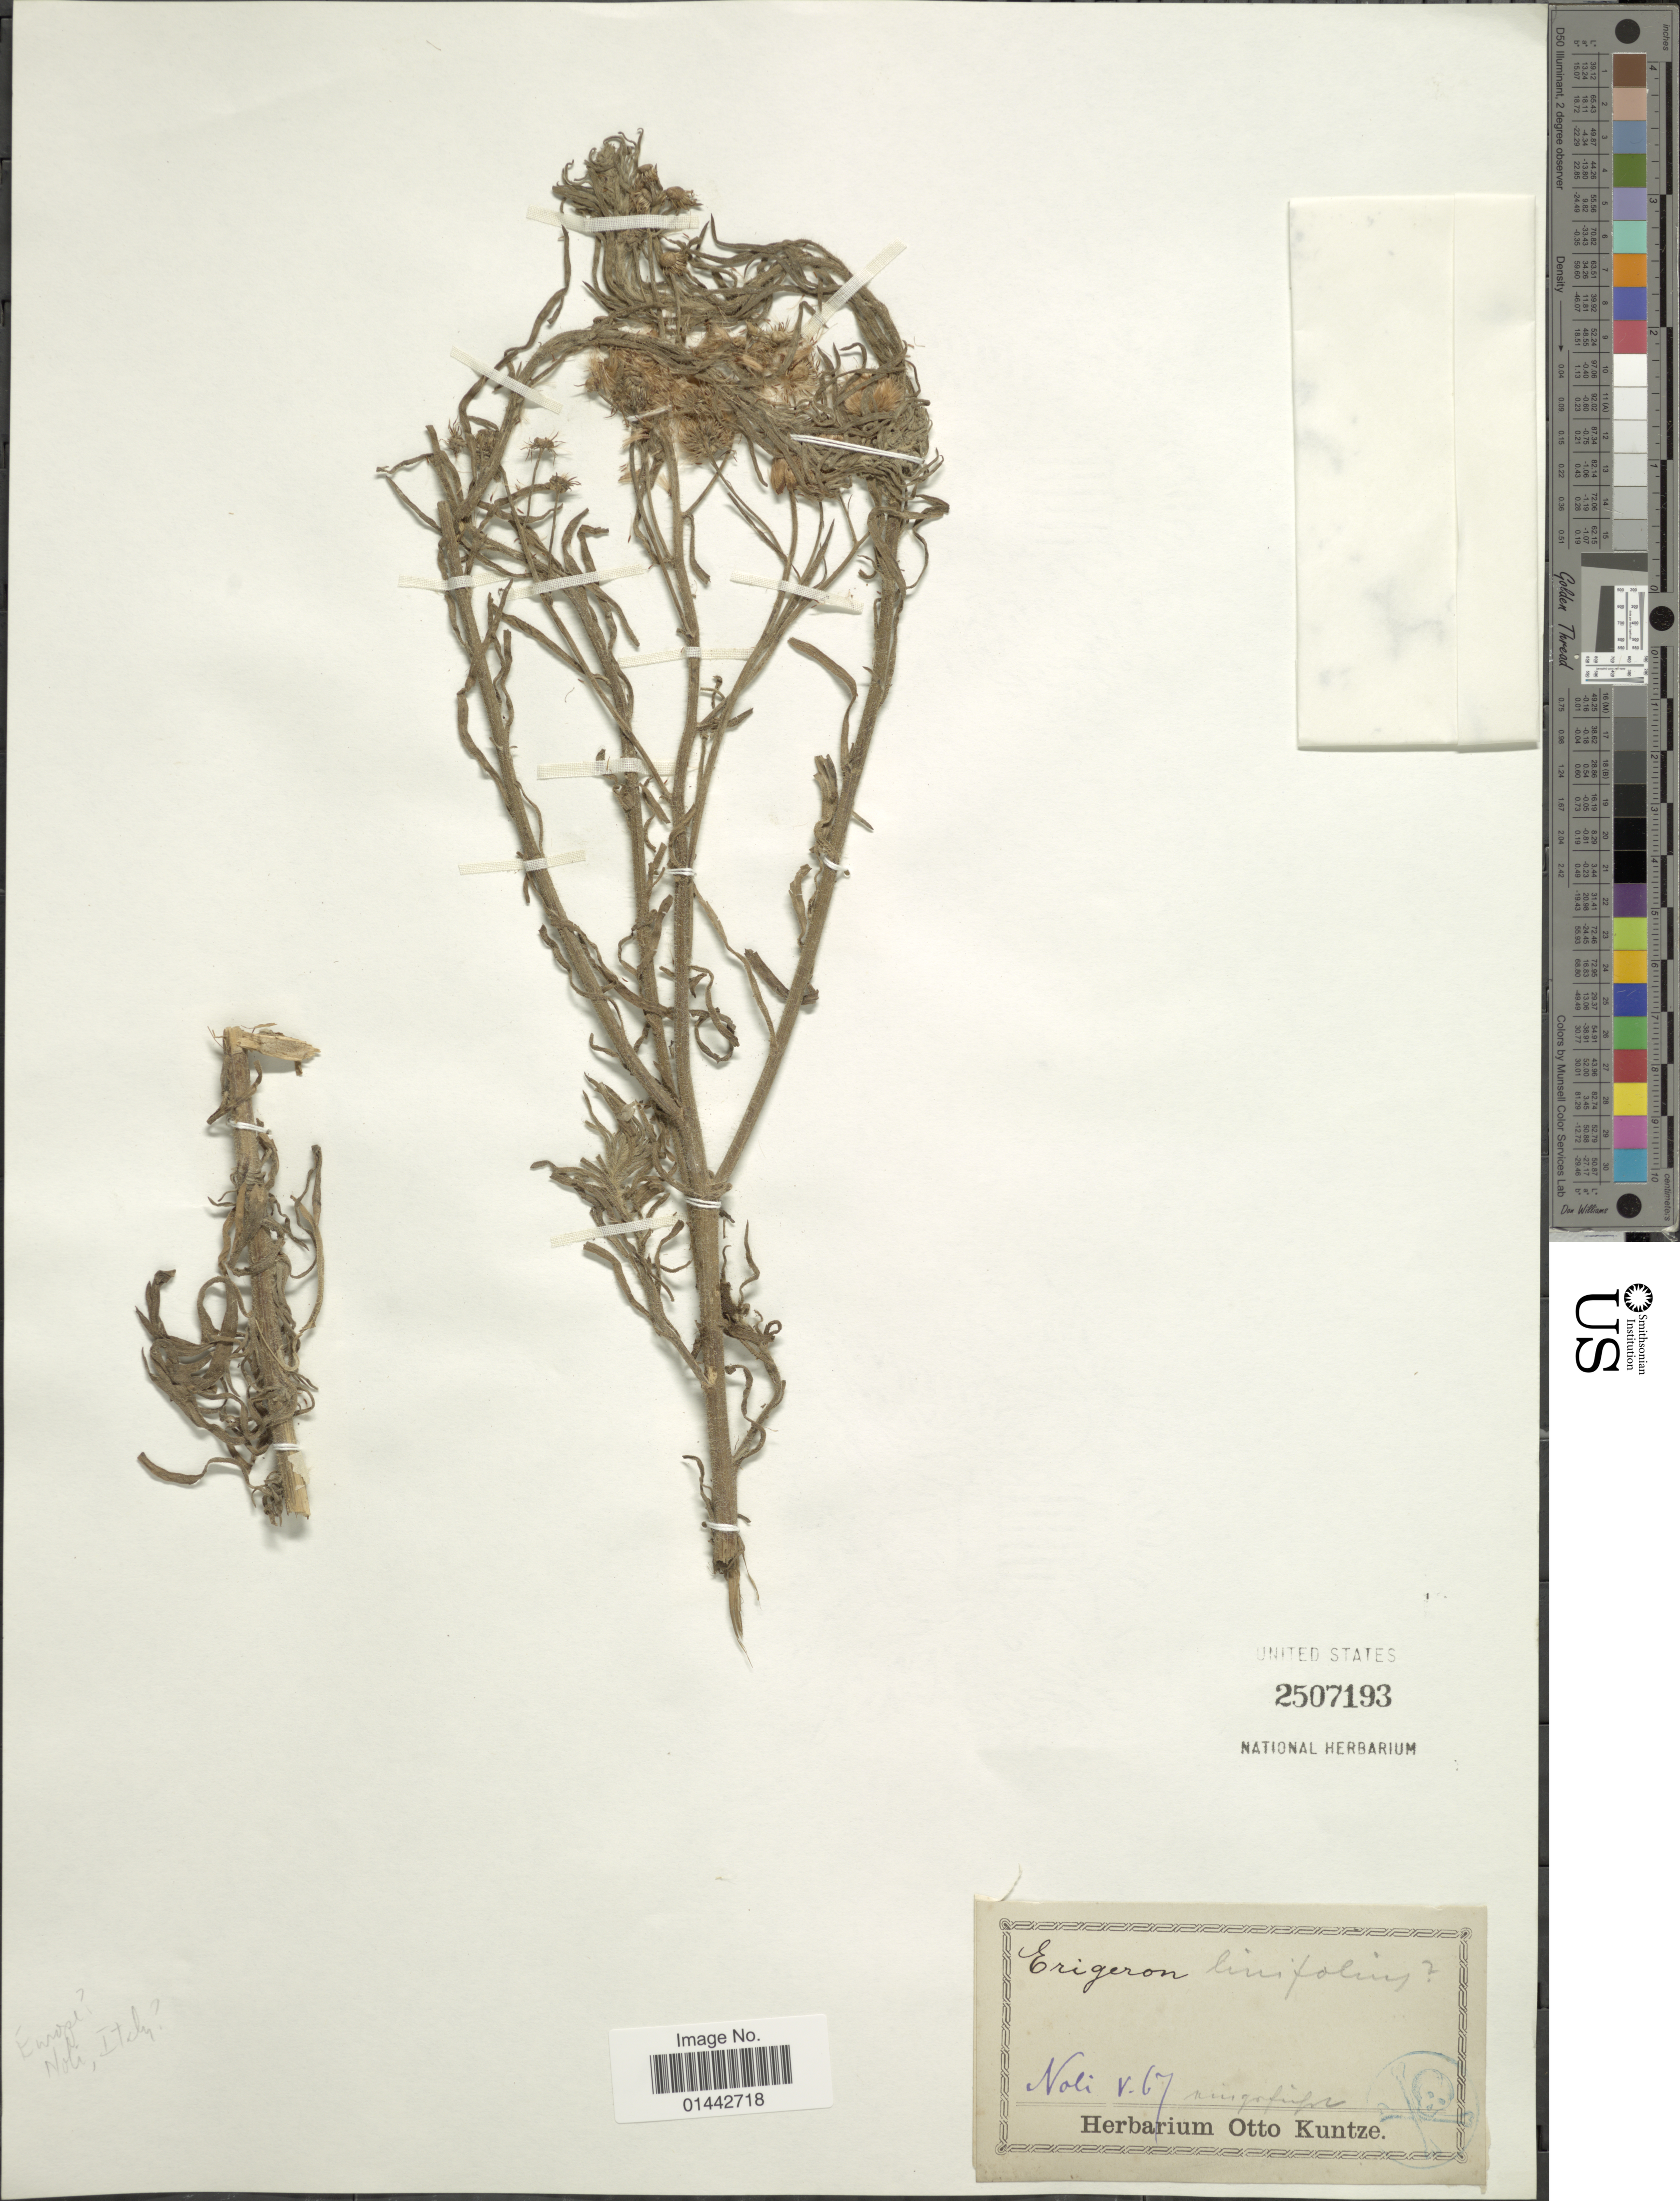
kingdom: Plantae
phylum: Tracheophyta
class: Magnoliopsida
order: Asterales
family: Asteraceae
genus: Erigeron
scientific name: Erigeron bonariensis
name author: L.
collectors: ex herb. Otto Kuntze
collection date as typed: Transcribed d/m/y: /5/67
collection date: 1867-05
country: Italy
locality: Noli.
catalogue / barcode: US 2507193